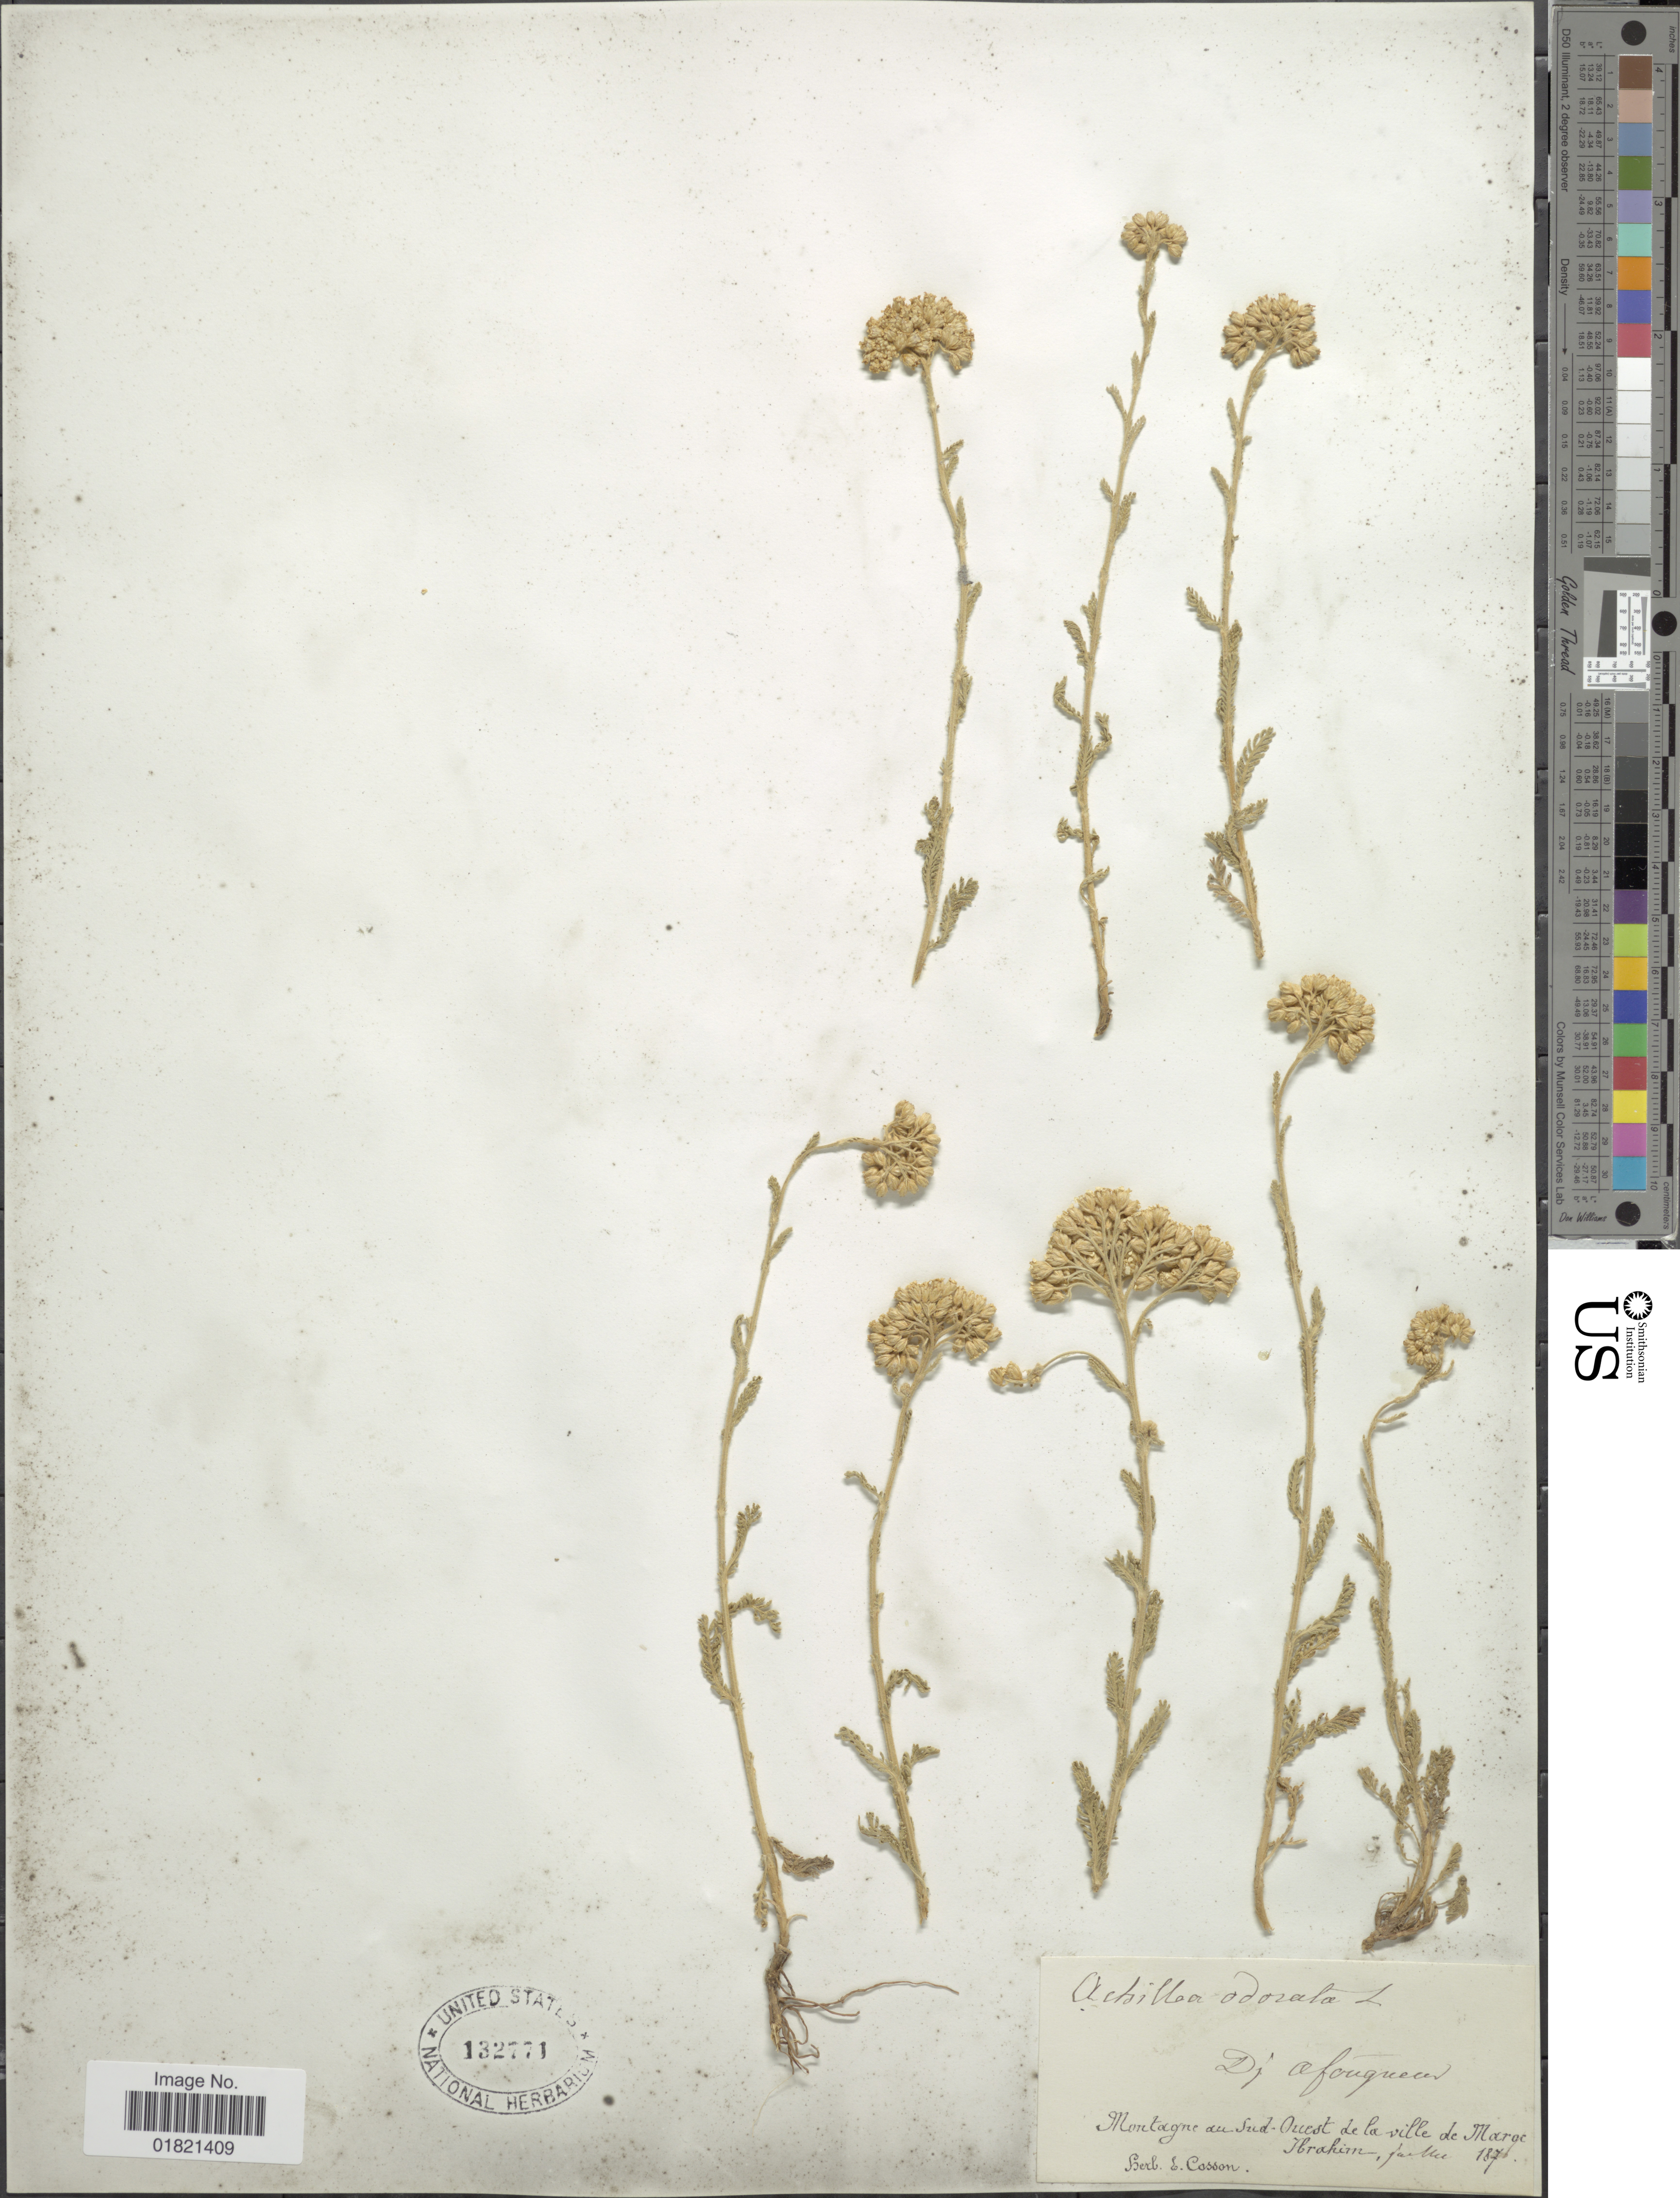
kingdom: Plantae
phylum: Tracheophyta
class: Magnoliopsida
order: Asterales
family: Asteraceae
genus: Achillea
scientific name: Achillea odorata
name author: Koch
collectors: Casson, E.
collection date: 1876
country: Morocco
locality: Montagne du Sud-Ouest de la ville de Maroc Abrahim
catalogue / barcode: US 132771